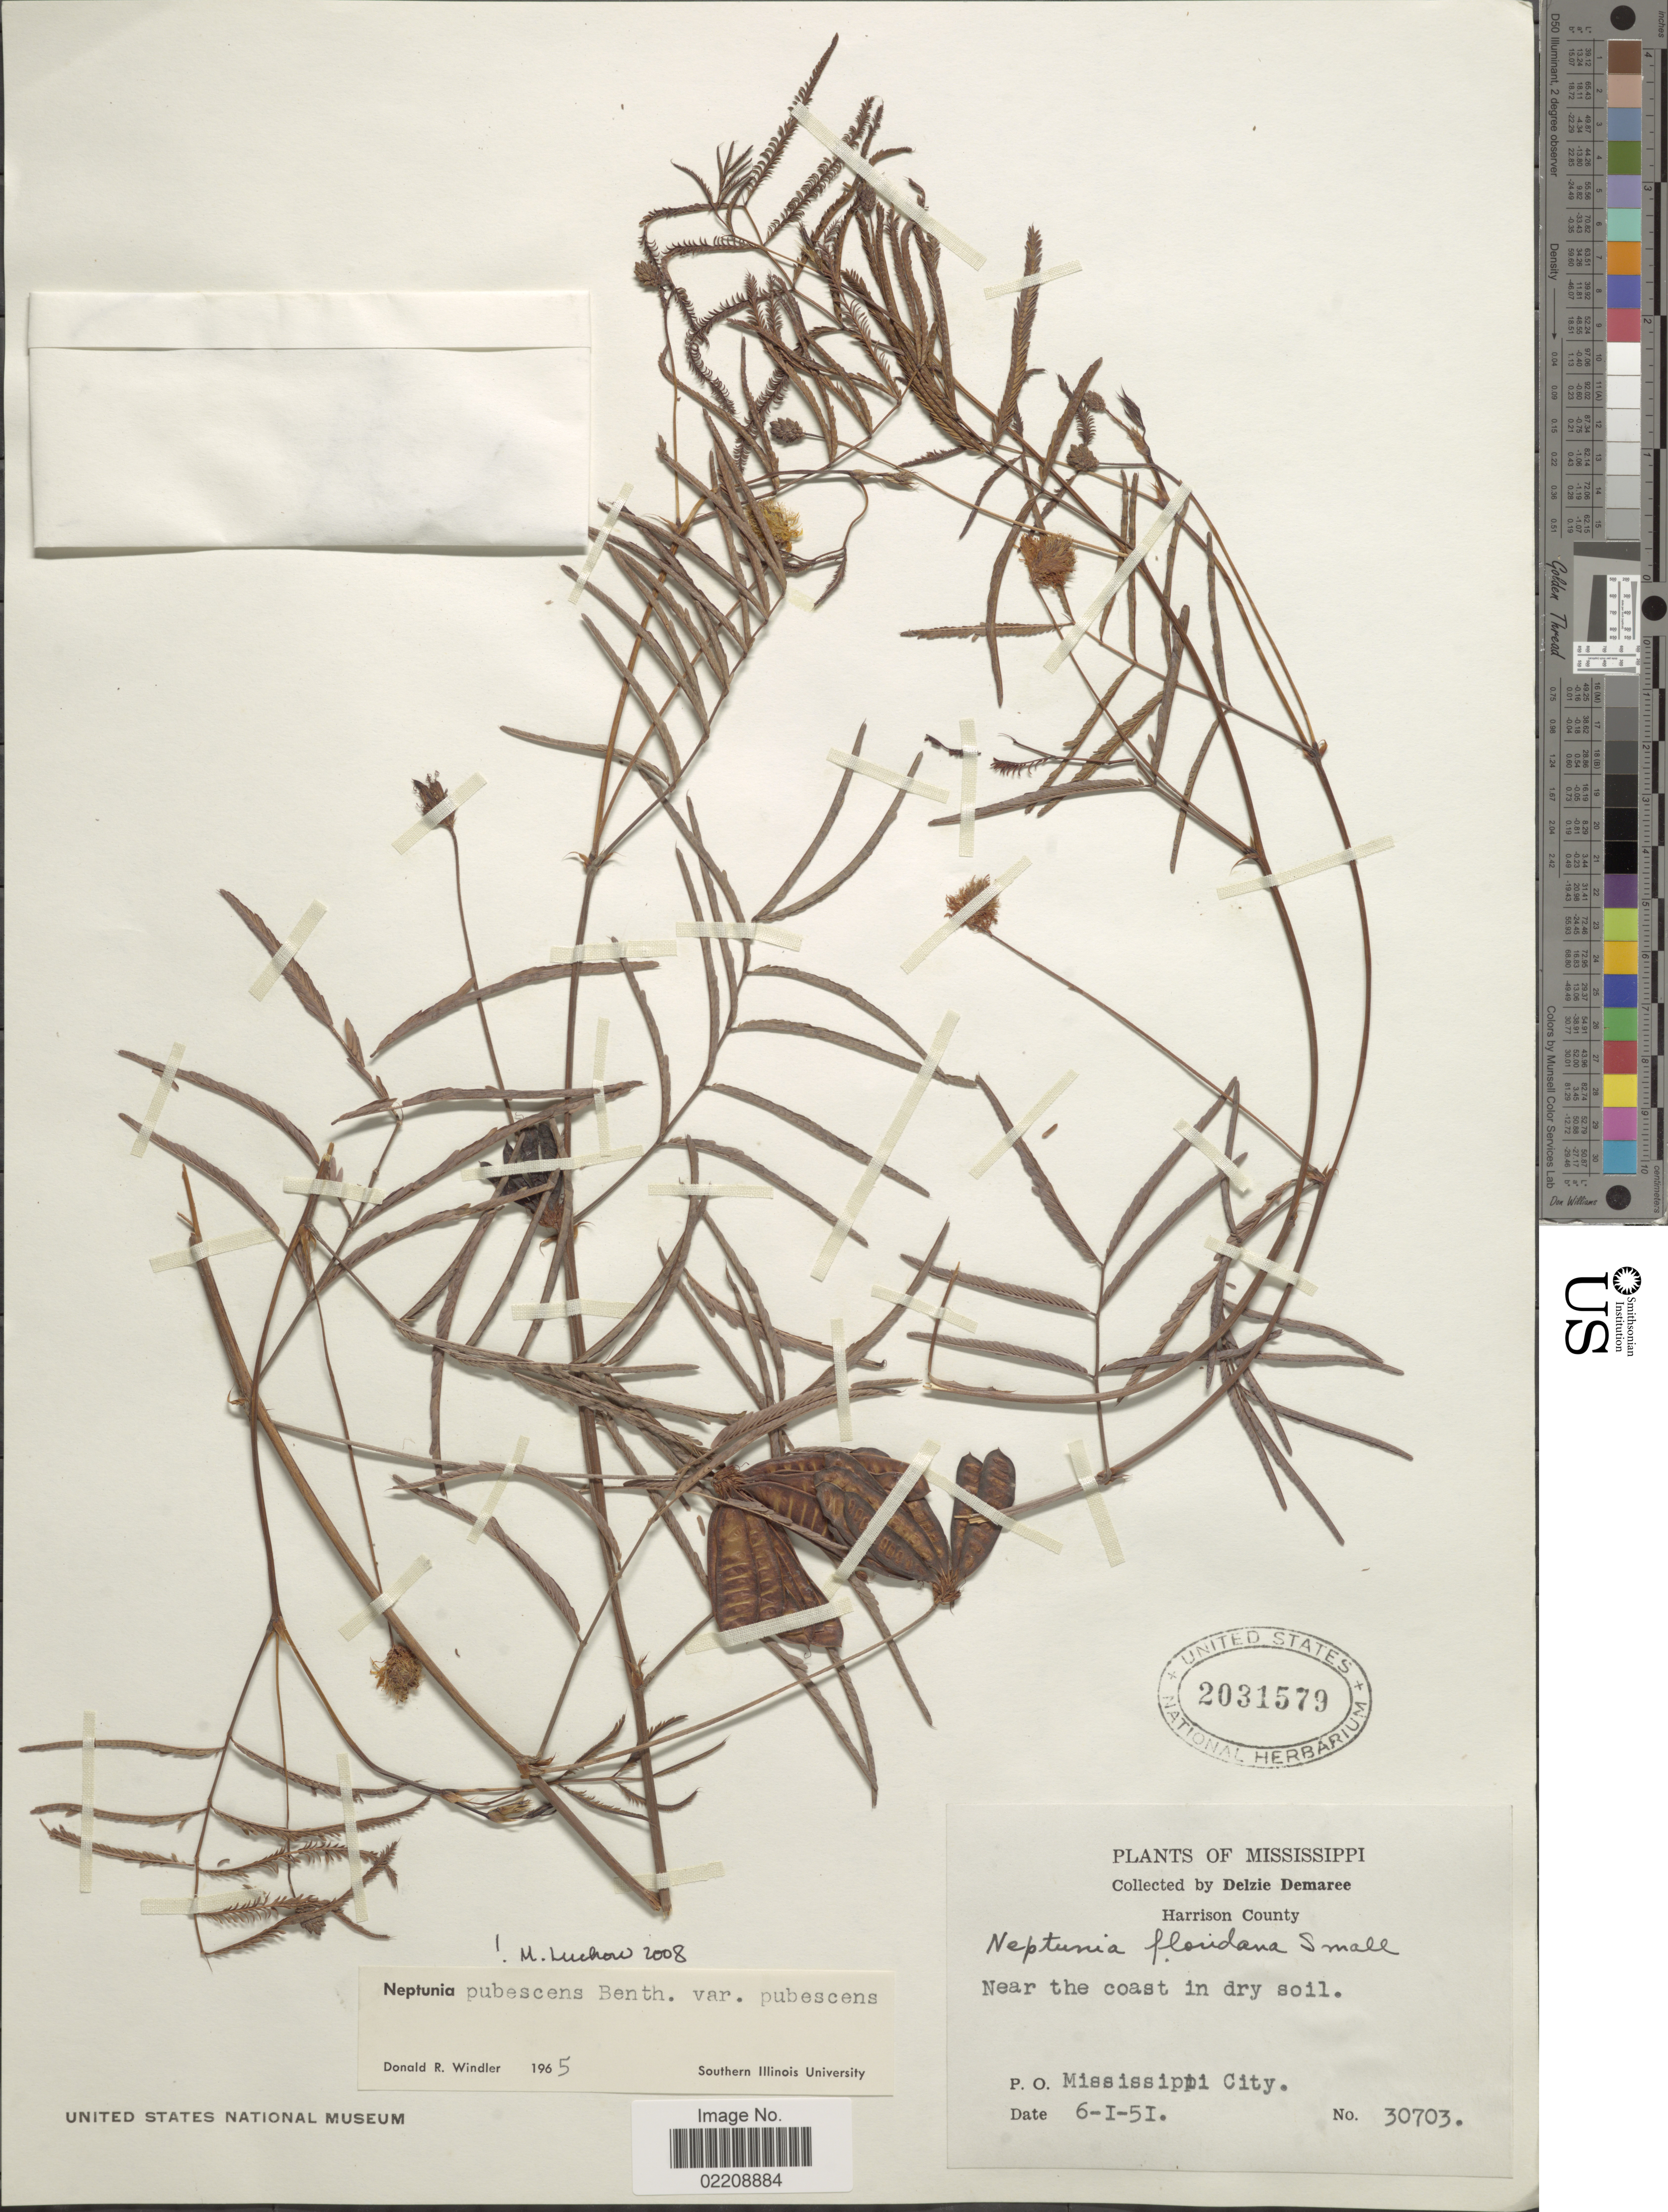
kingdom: Plantae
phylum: Tracheophyta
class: Magnoliopsida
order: Fabales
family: Fabaceae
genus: Neptunia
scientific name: Neptunia pubescens var. pubescens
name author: Benth.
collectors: D. Demaree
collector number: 30703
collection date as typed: Transcribed d/m/y: 6/1/51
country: United States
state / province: Mississippi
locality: Harrison County, Mississippi City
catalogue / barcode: US 2031579